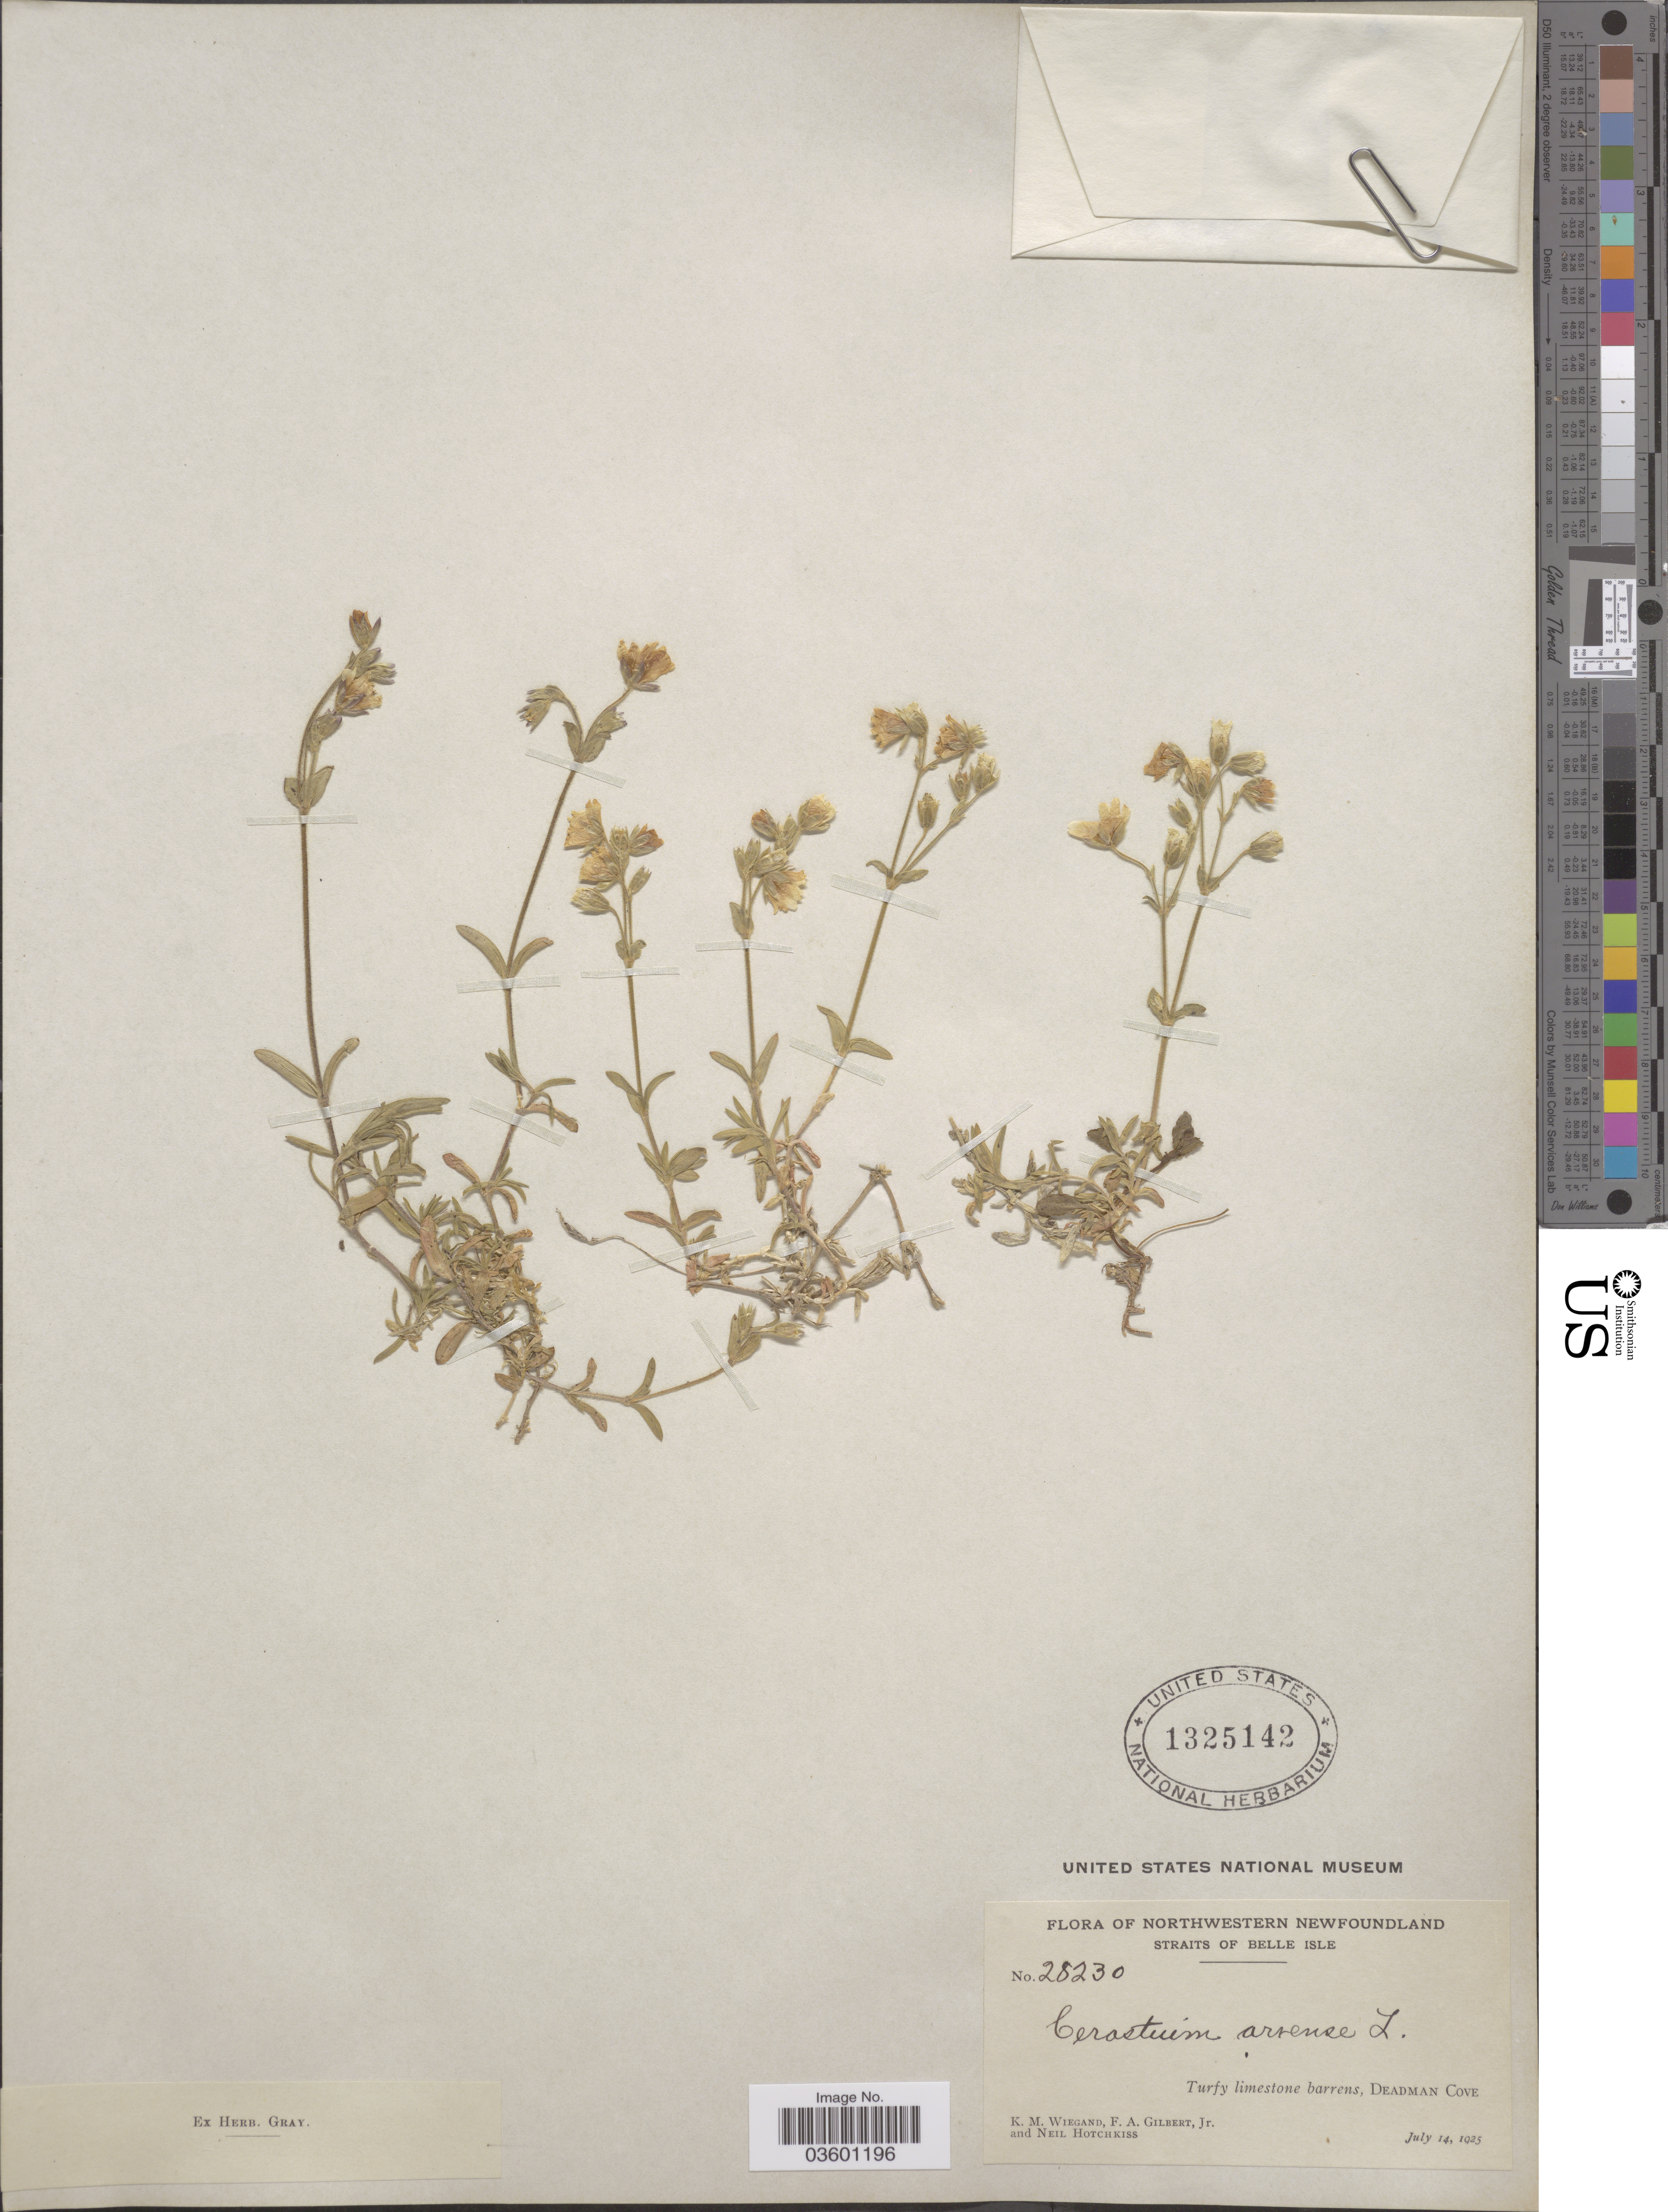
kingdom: Plantae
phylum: Tracheophyta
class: Magnoliopsida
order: Caryophyllales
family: Caryophyllaceae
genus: Cerastium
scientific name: Cerastium arvense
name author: L.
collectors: K. M. Wiegand, F. A. Gilbert & N. Hotchkiss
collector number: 28230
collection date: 1925-07-14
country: Canada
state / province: Newfoundland and Labrador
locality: Northwestern Newfoundland. Straits of Belle Isle. Deadman Cove.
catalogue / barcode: US 1325142